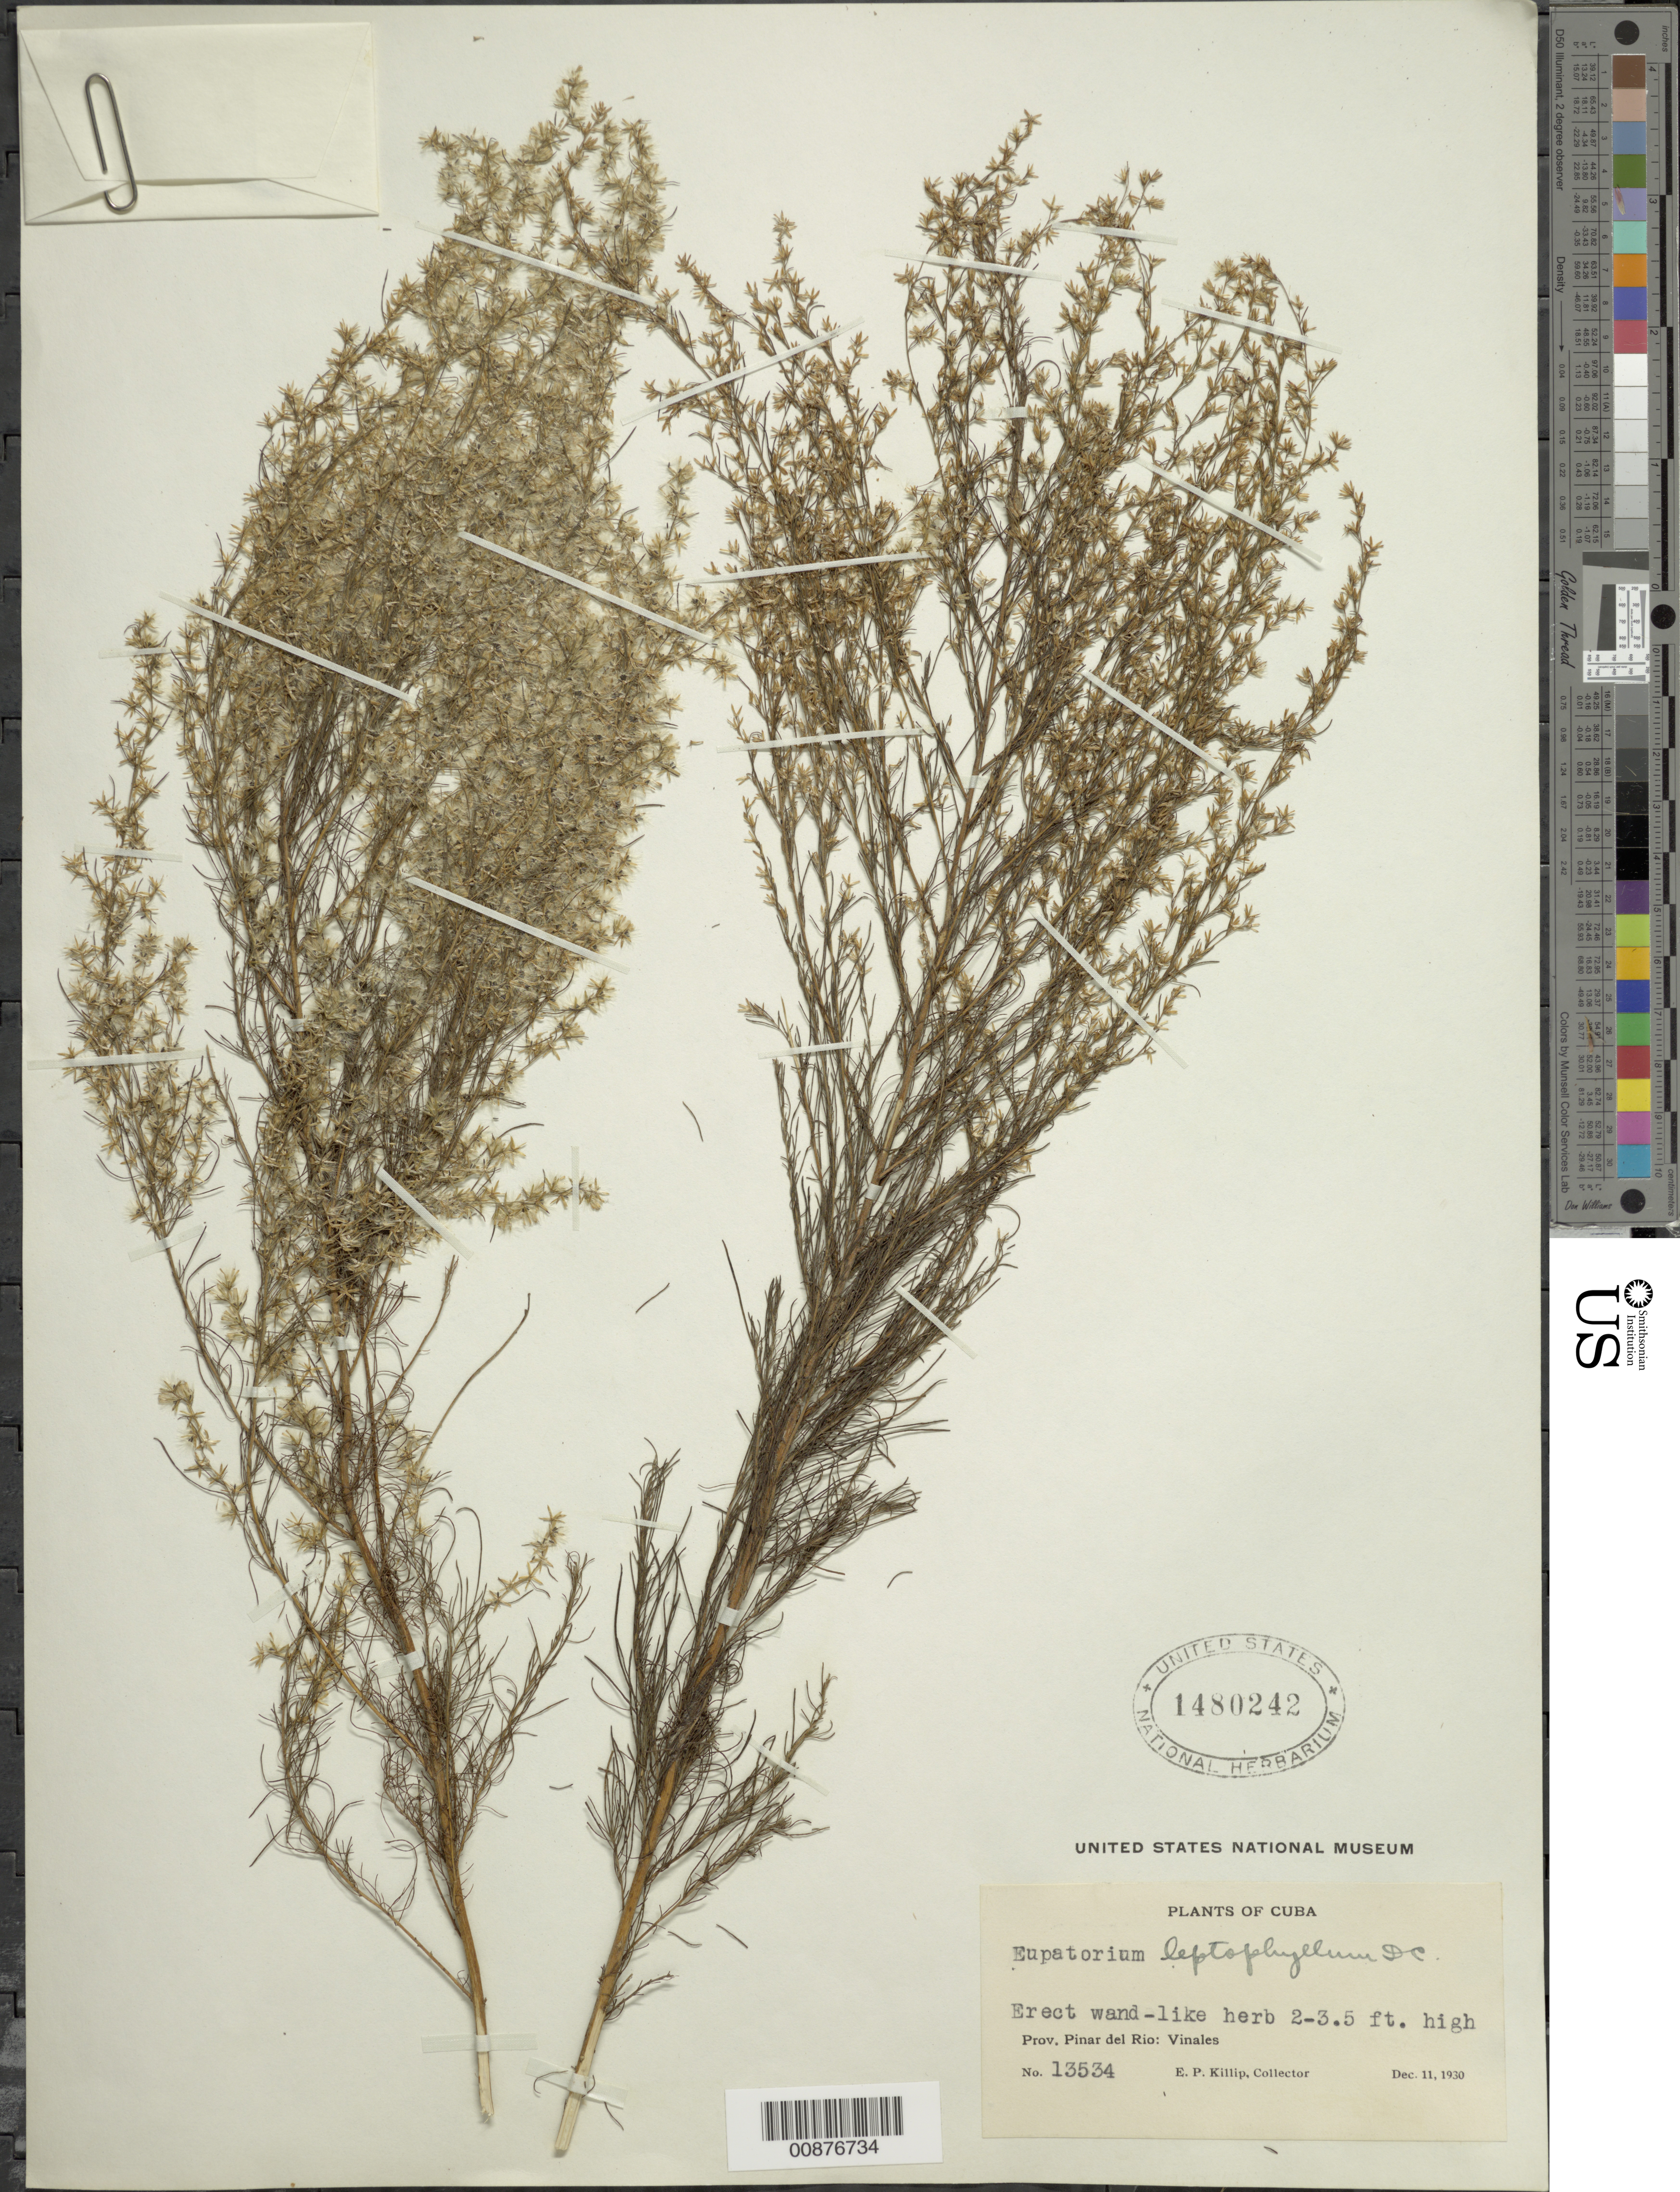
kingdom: Plantae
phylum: Tracheophyta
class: Magnoliopsida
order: Asterales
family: Asteraceae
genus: Eupatorium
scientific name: Eupatorium capillifolium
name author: (Lam.) Small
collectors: E. P. Killip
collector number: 13534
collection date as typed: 11 Dec 1930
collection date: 1930-12-11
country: Cuba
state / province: Pinar del Río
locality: Vinales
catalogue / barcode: US 1480242